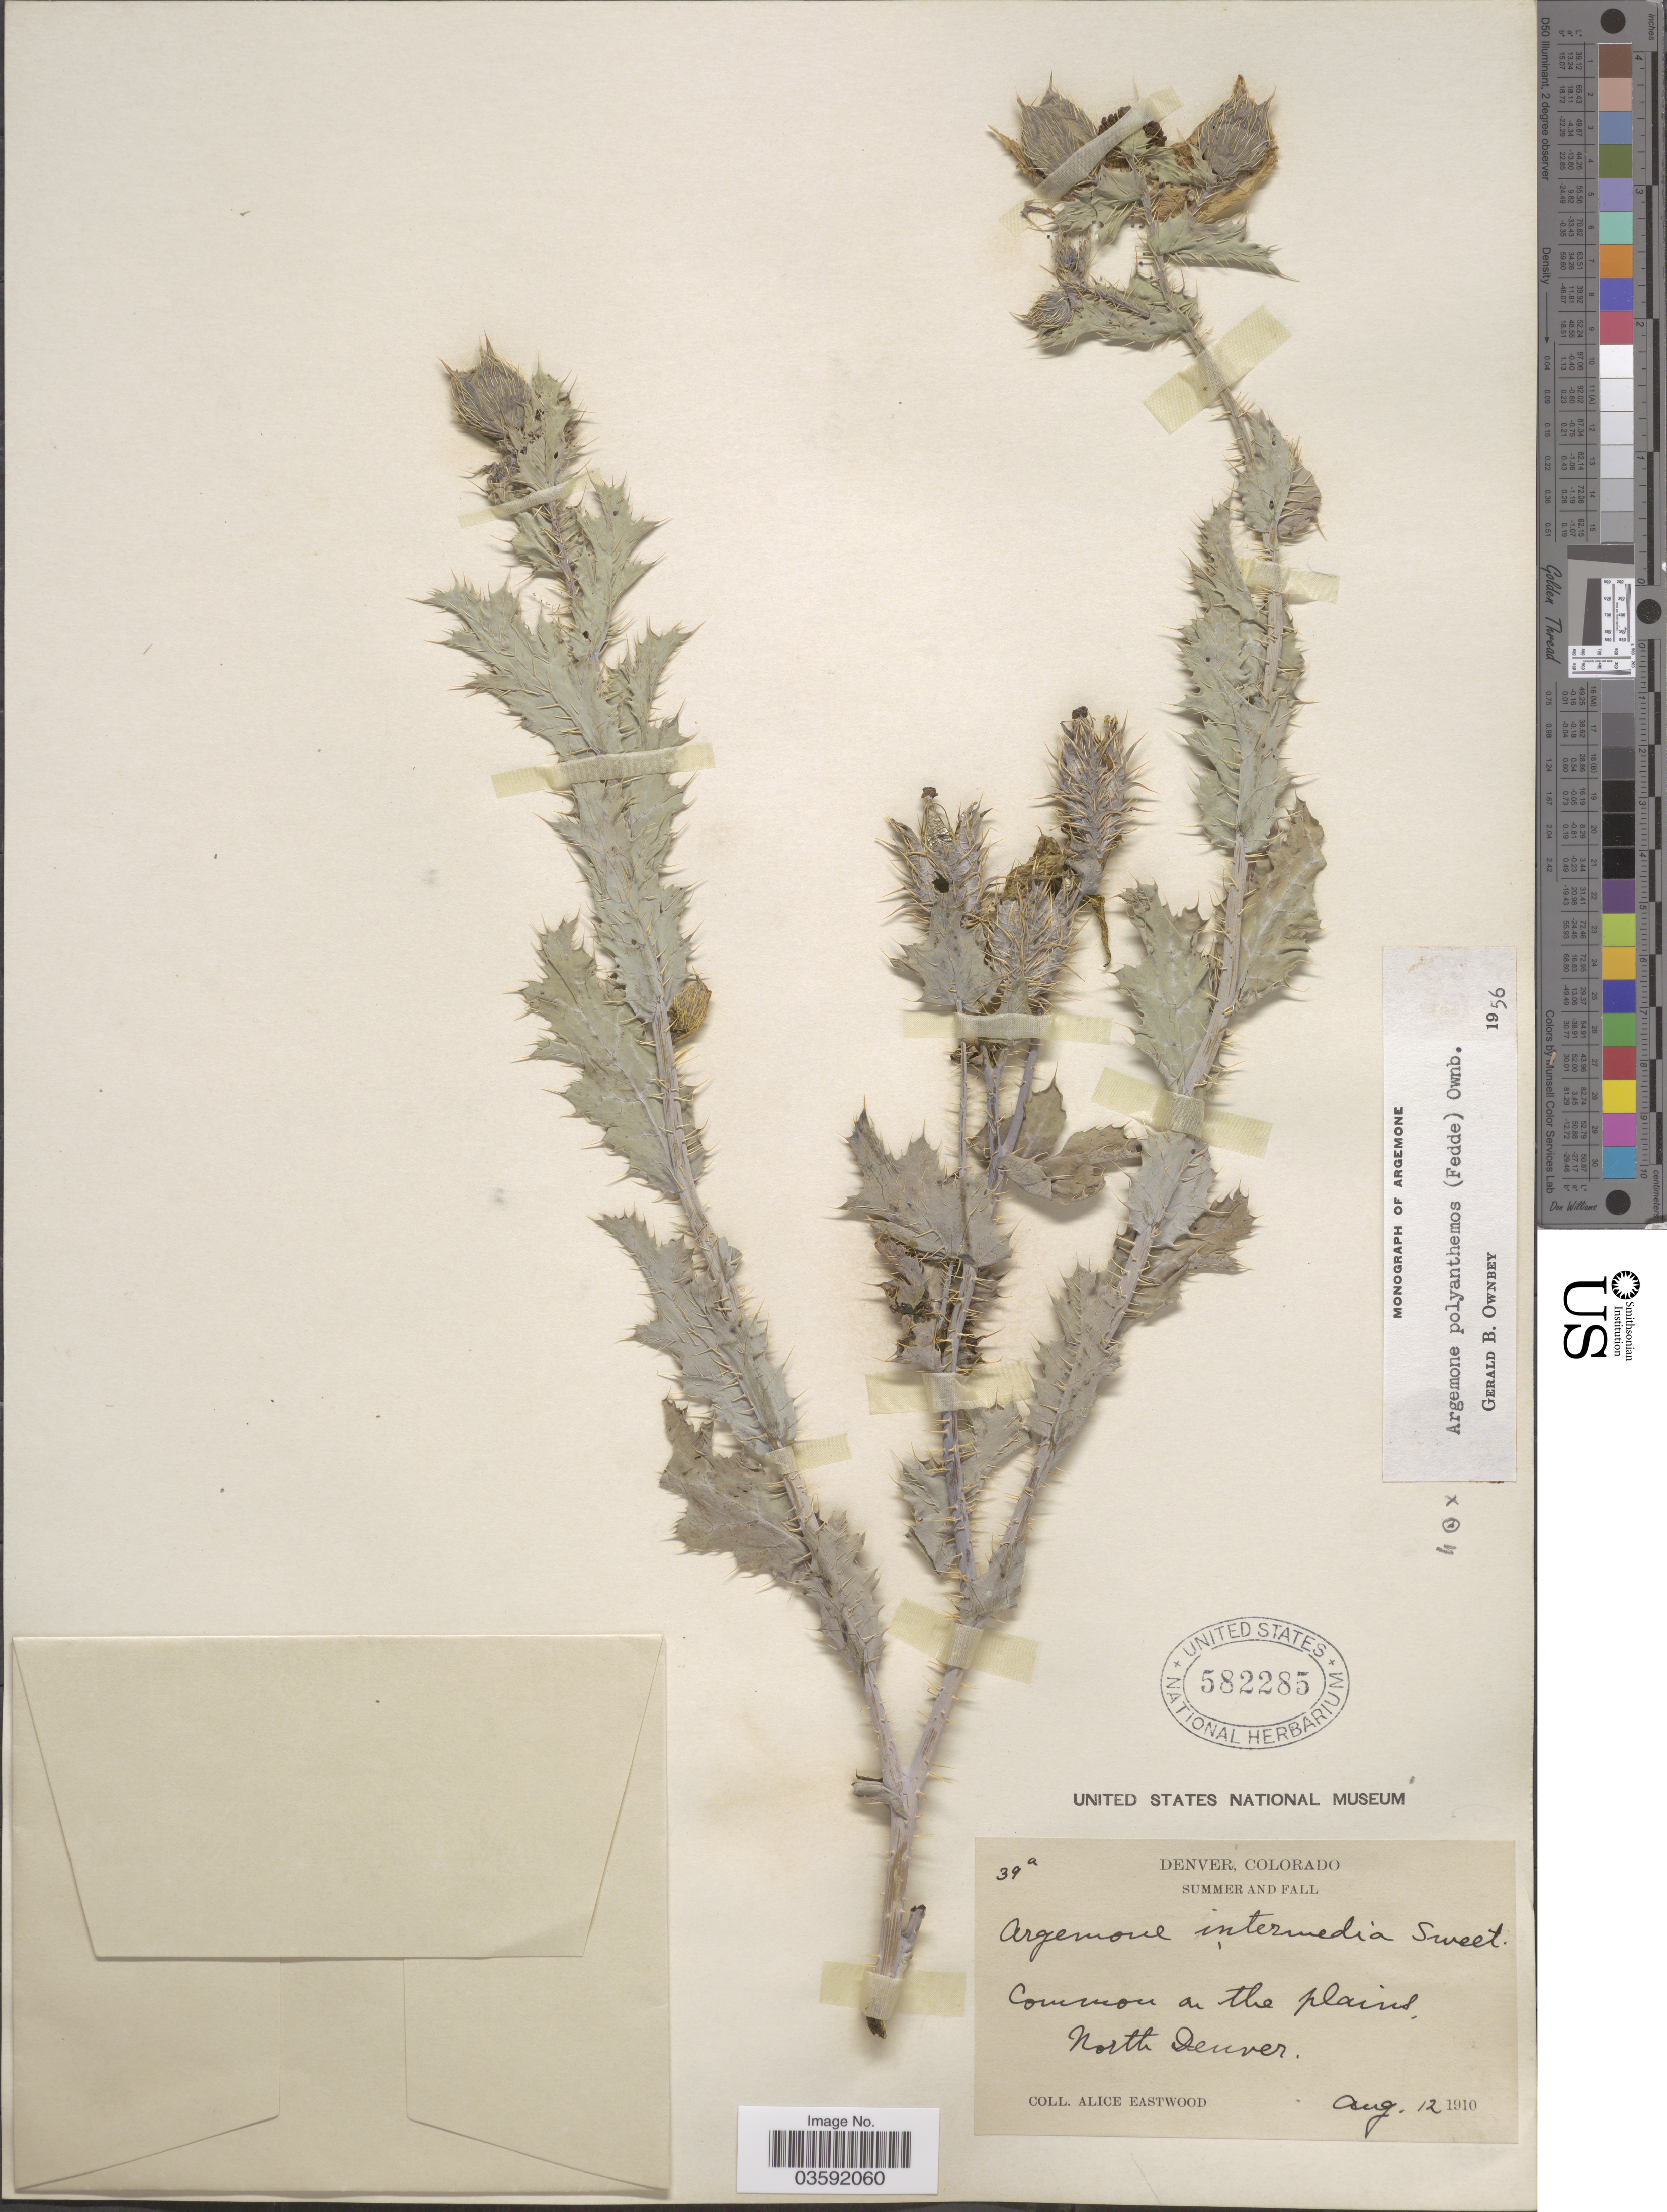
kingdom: Plantae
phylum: Tracheophyta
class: Magnoliopsida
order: Ranunculales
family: Papaveraceae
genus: Argemone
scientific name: Argemone polyanthemos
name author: (Fedde) G.B. Ownbey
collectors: A. Eastwood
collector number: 39a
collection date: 1910-08-12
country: United States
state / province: Colorado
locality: Denver. On the plains, North Denver.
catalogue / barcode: US 582285